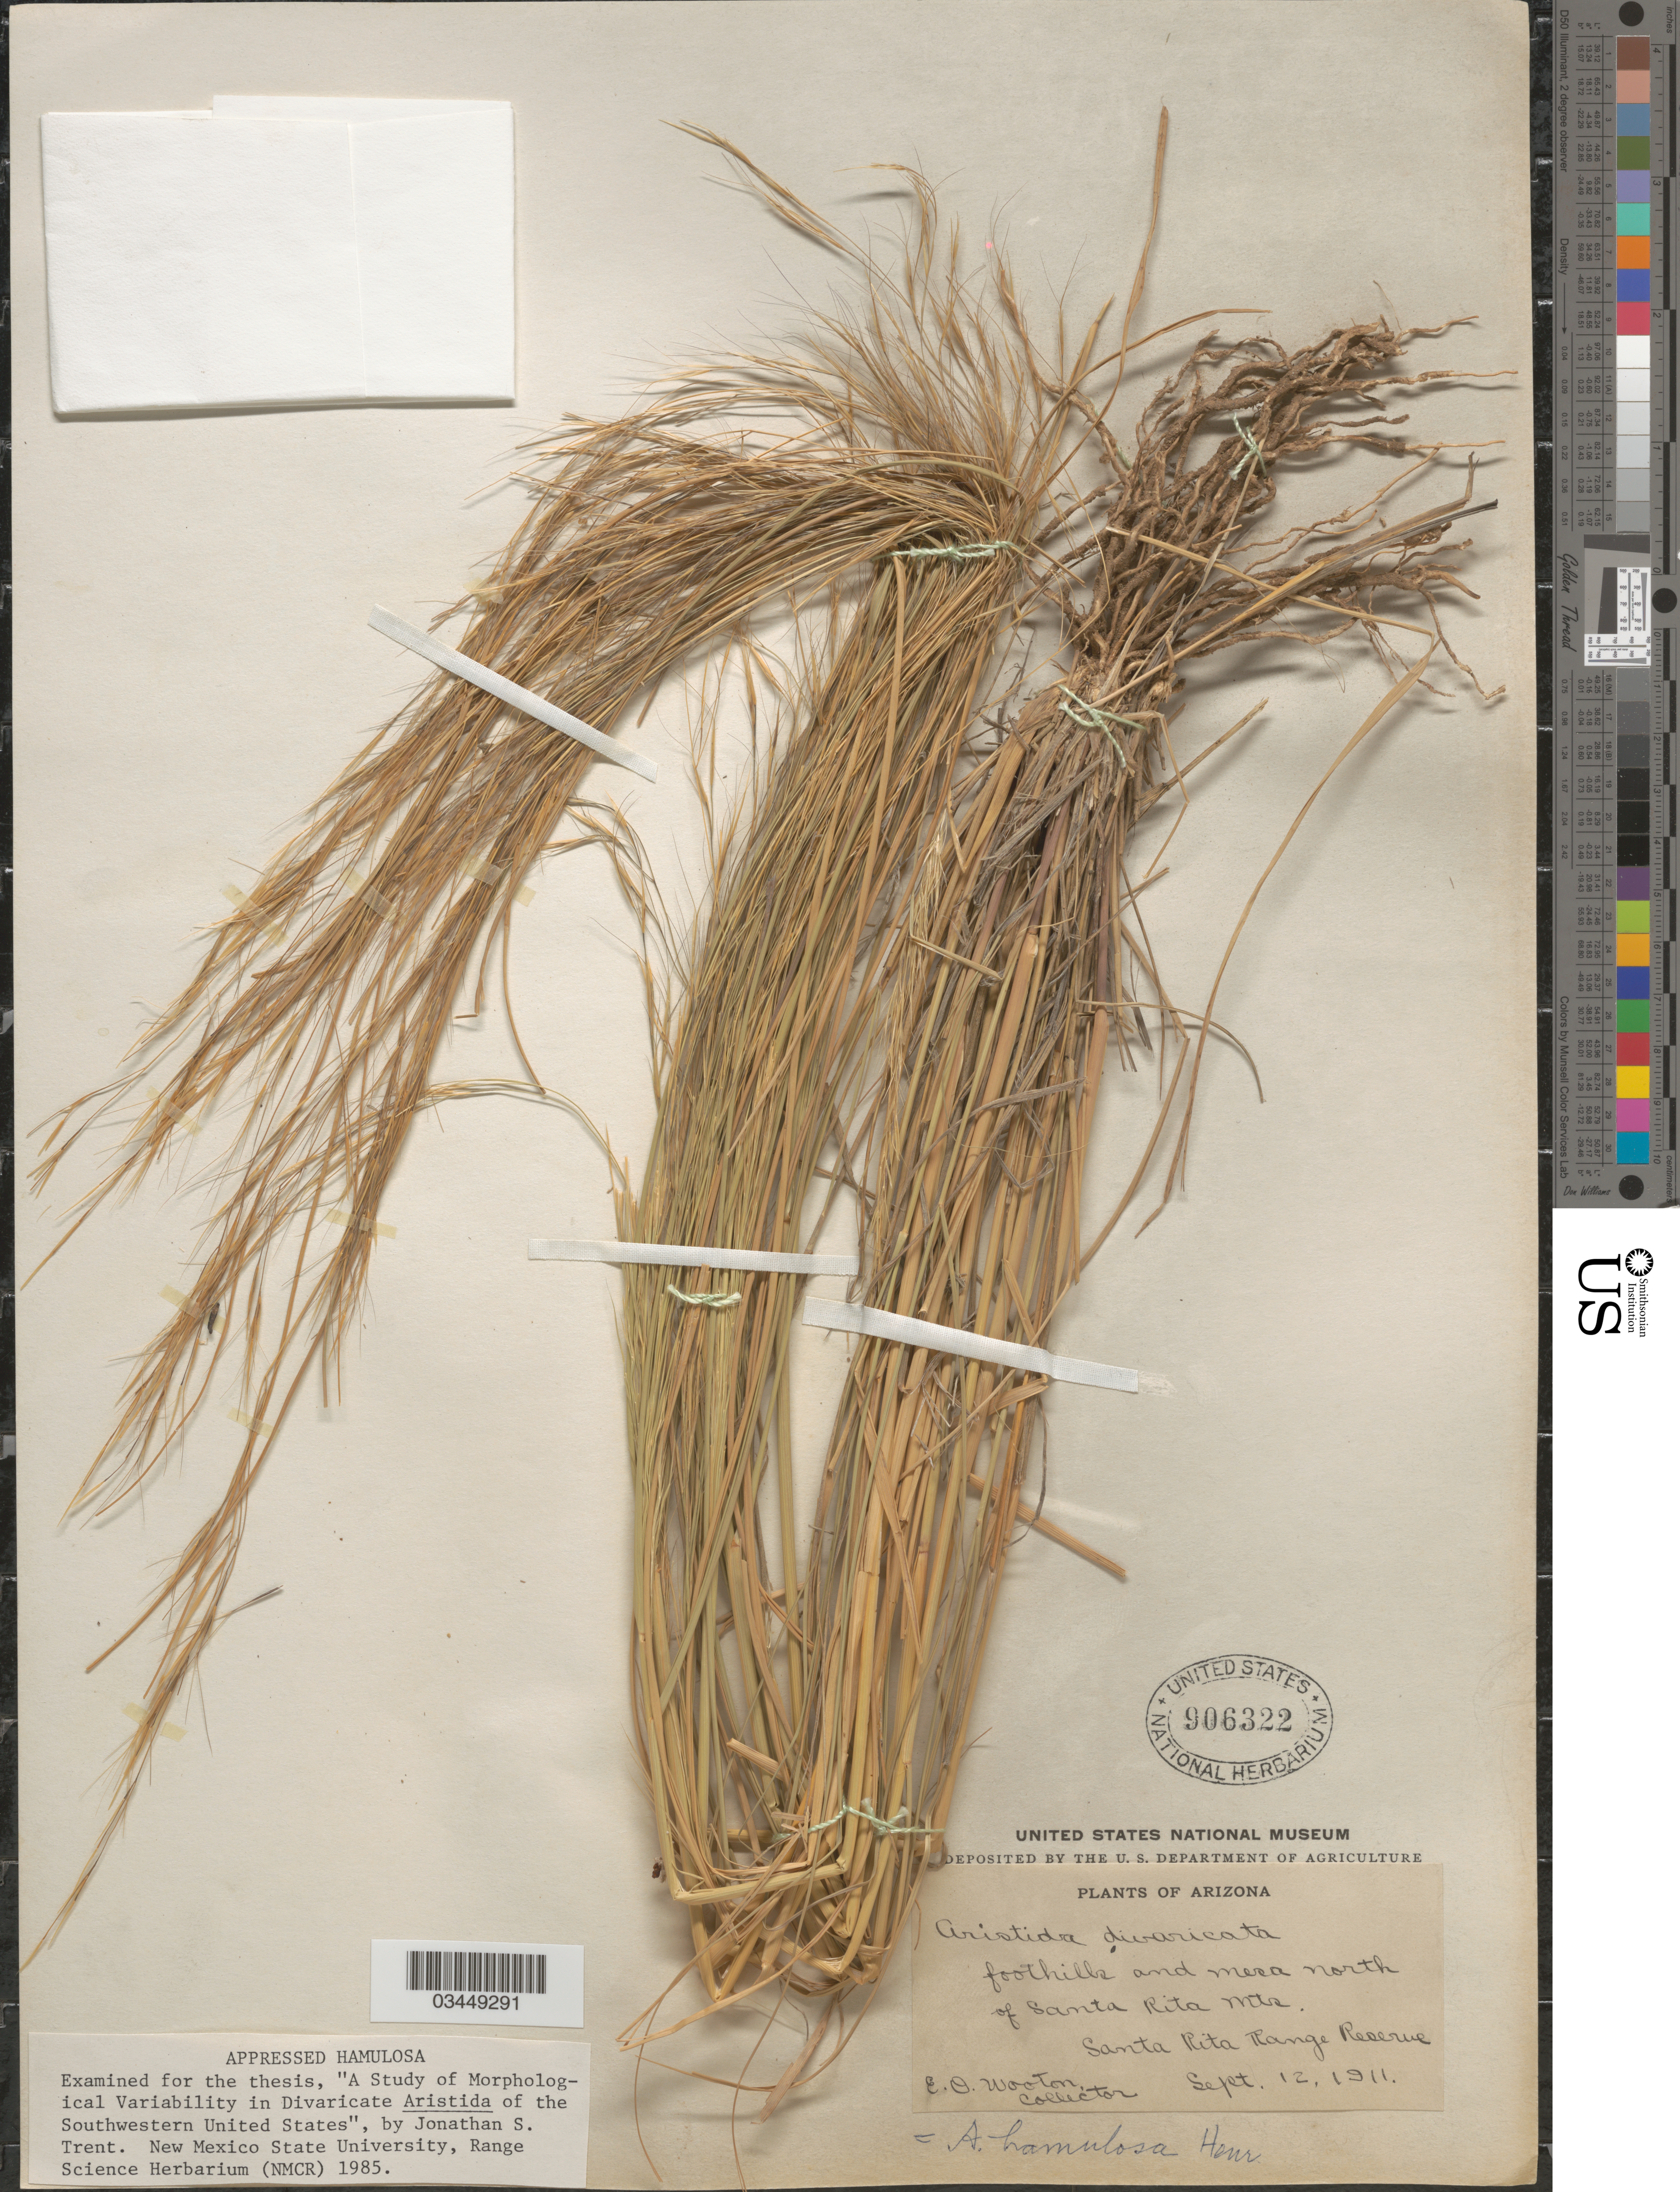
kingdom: Plantae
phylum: Tracheophyta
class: Liliopsida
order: Poales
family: Poaceae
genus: Aristida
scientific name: Aristida hamulosa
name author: Henr.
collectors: E. O. Wooton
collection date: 1911-09-12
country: United States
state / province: Arizona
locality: Foothills and mesa north of Santa Rita Mts. Santa Rita Range Reserve.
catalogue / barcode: US 906322